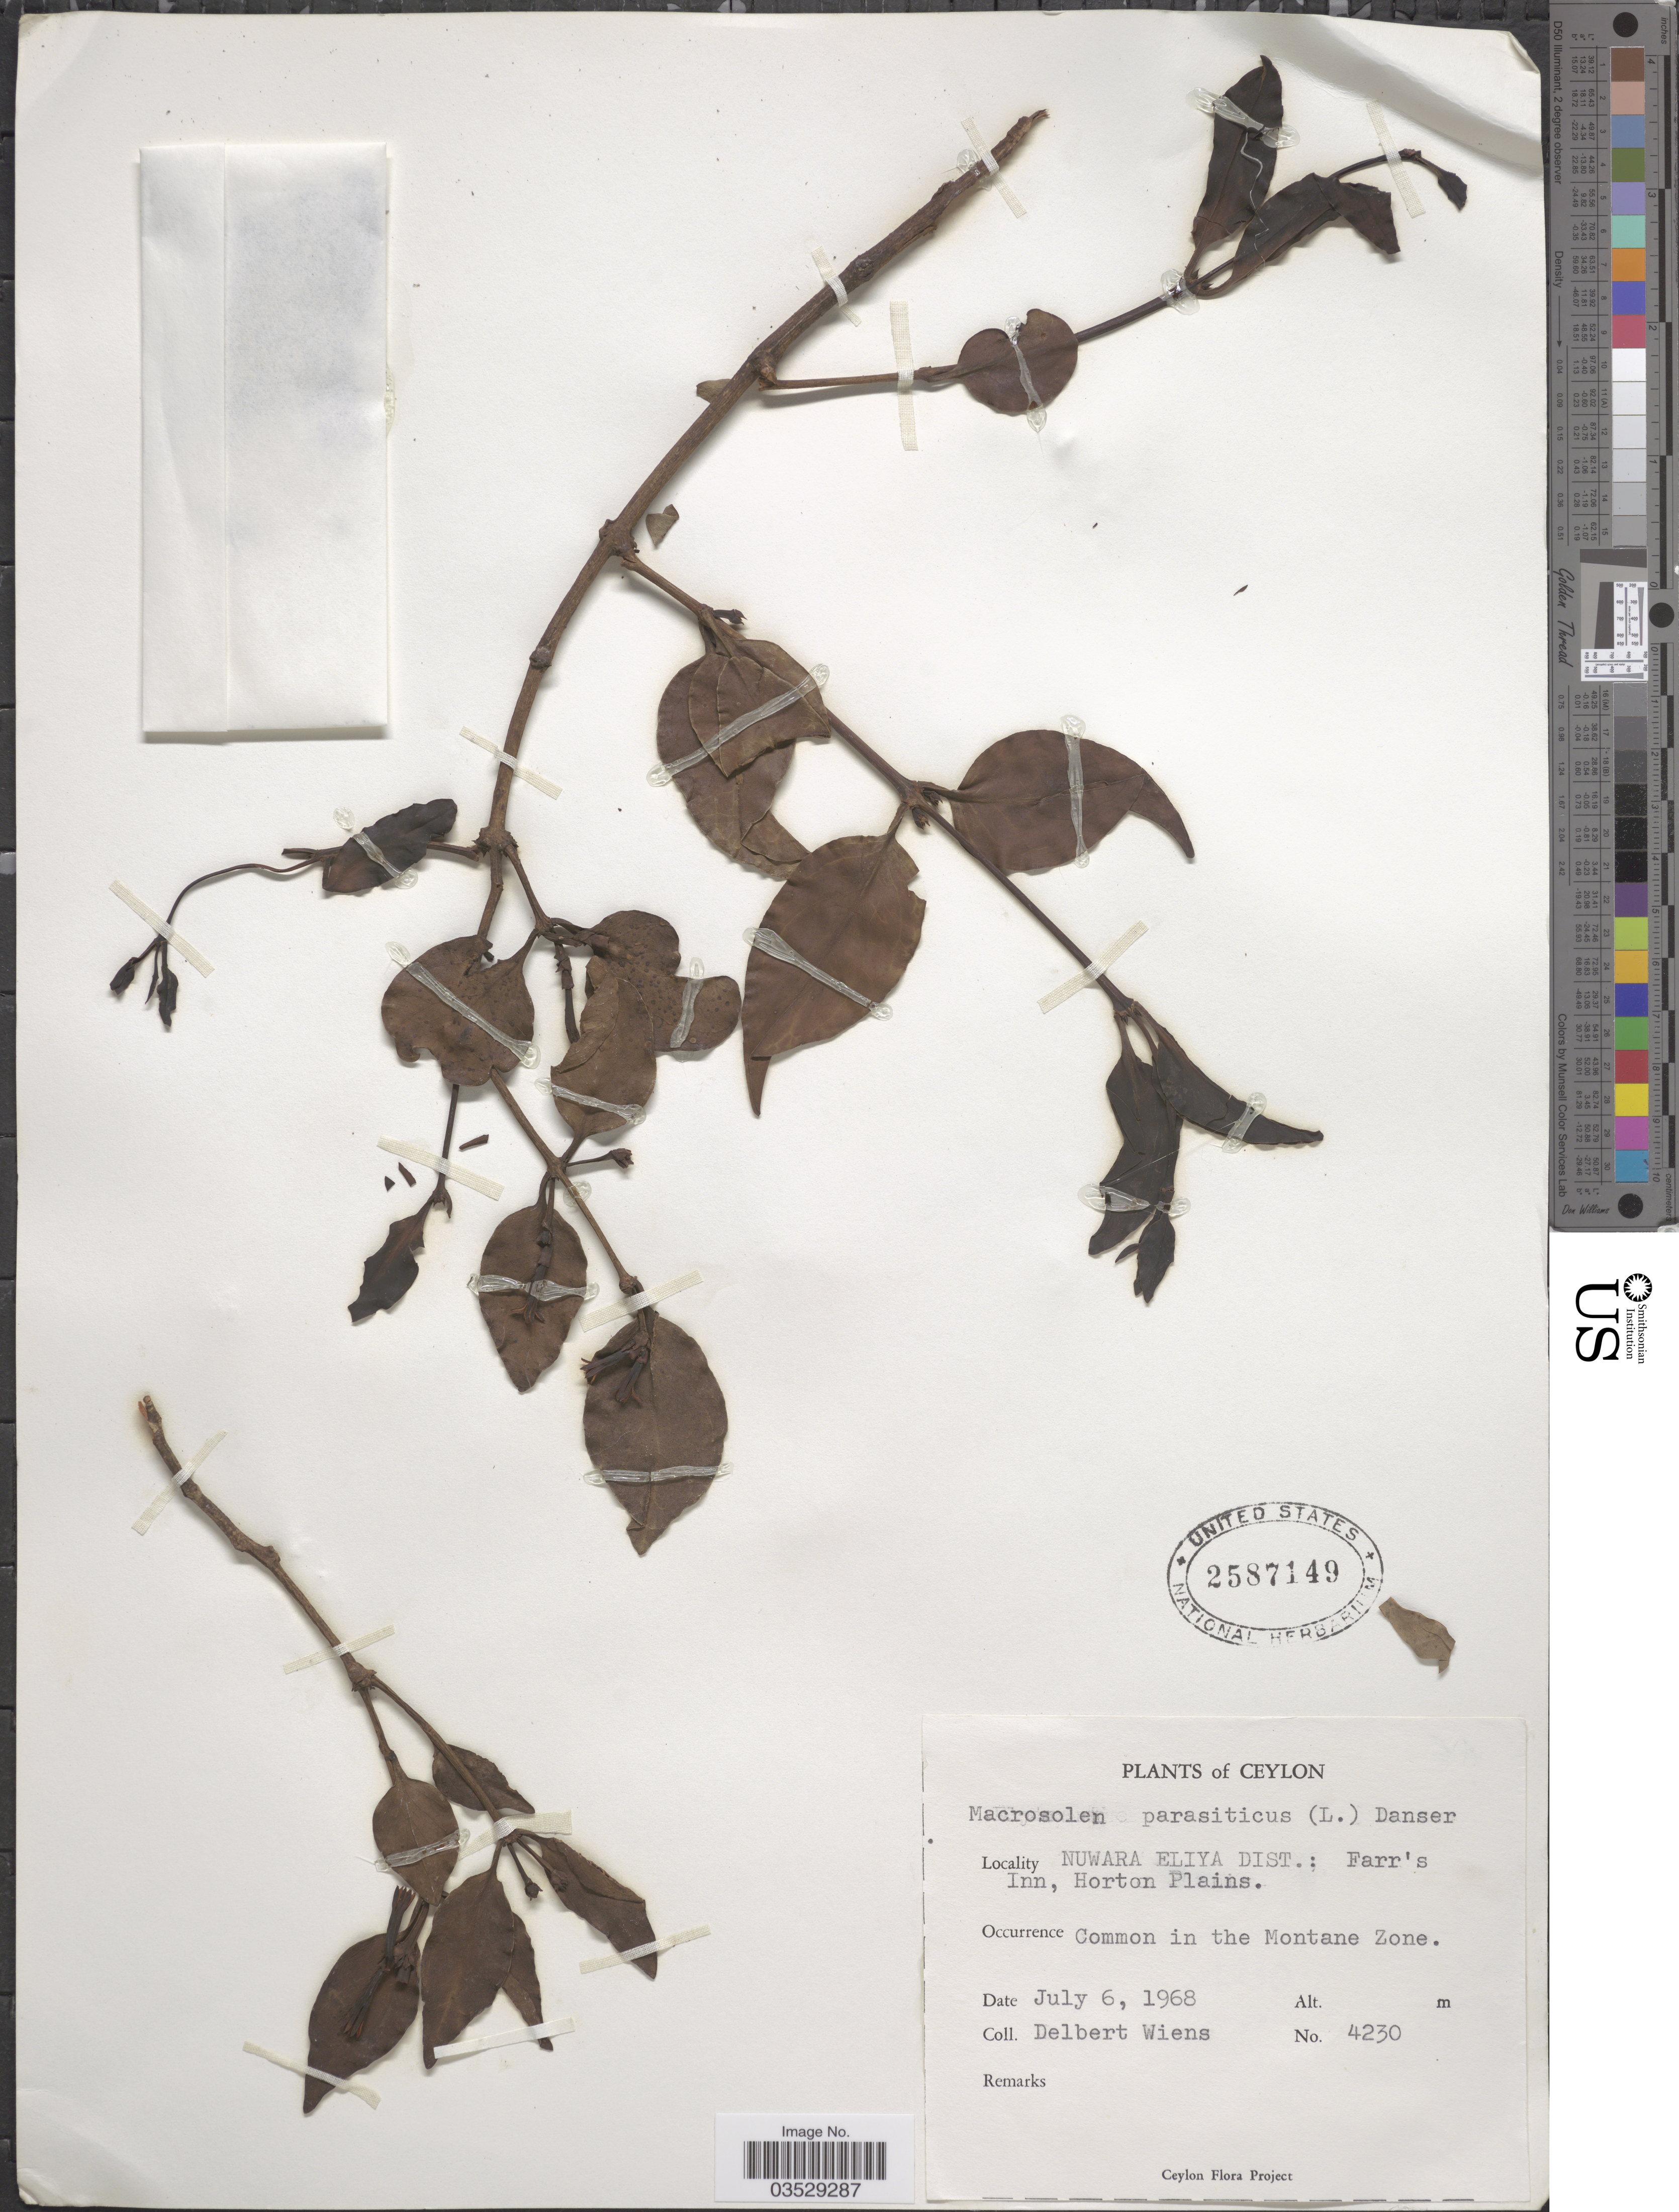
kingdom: Plantae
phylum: Tracheophyta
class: Magnoliopsida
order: Santalales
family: Loranthaceae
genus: Macrosolen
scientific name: Macrosolen parasiticus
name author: (L.) Danser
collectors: D. Wiens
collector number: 4230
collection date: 1968-07-06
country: Sri Lanka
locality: Ceylon. Nuwara Eliya Dist.: Farr's Inn, Horton Plains. Common in the Montane Zone.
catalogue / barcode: US 2587149